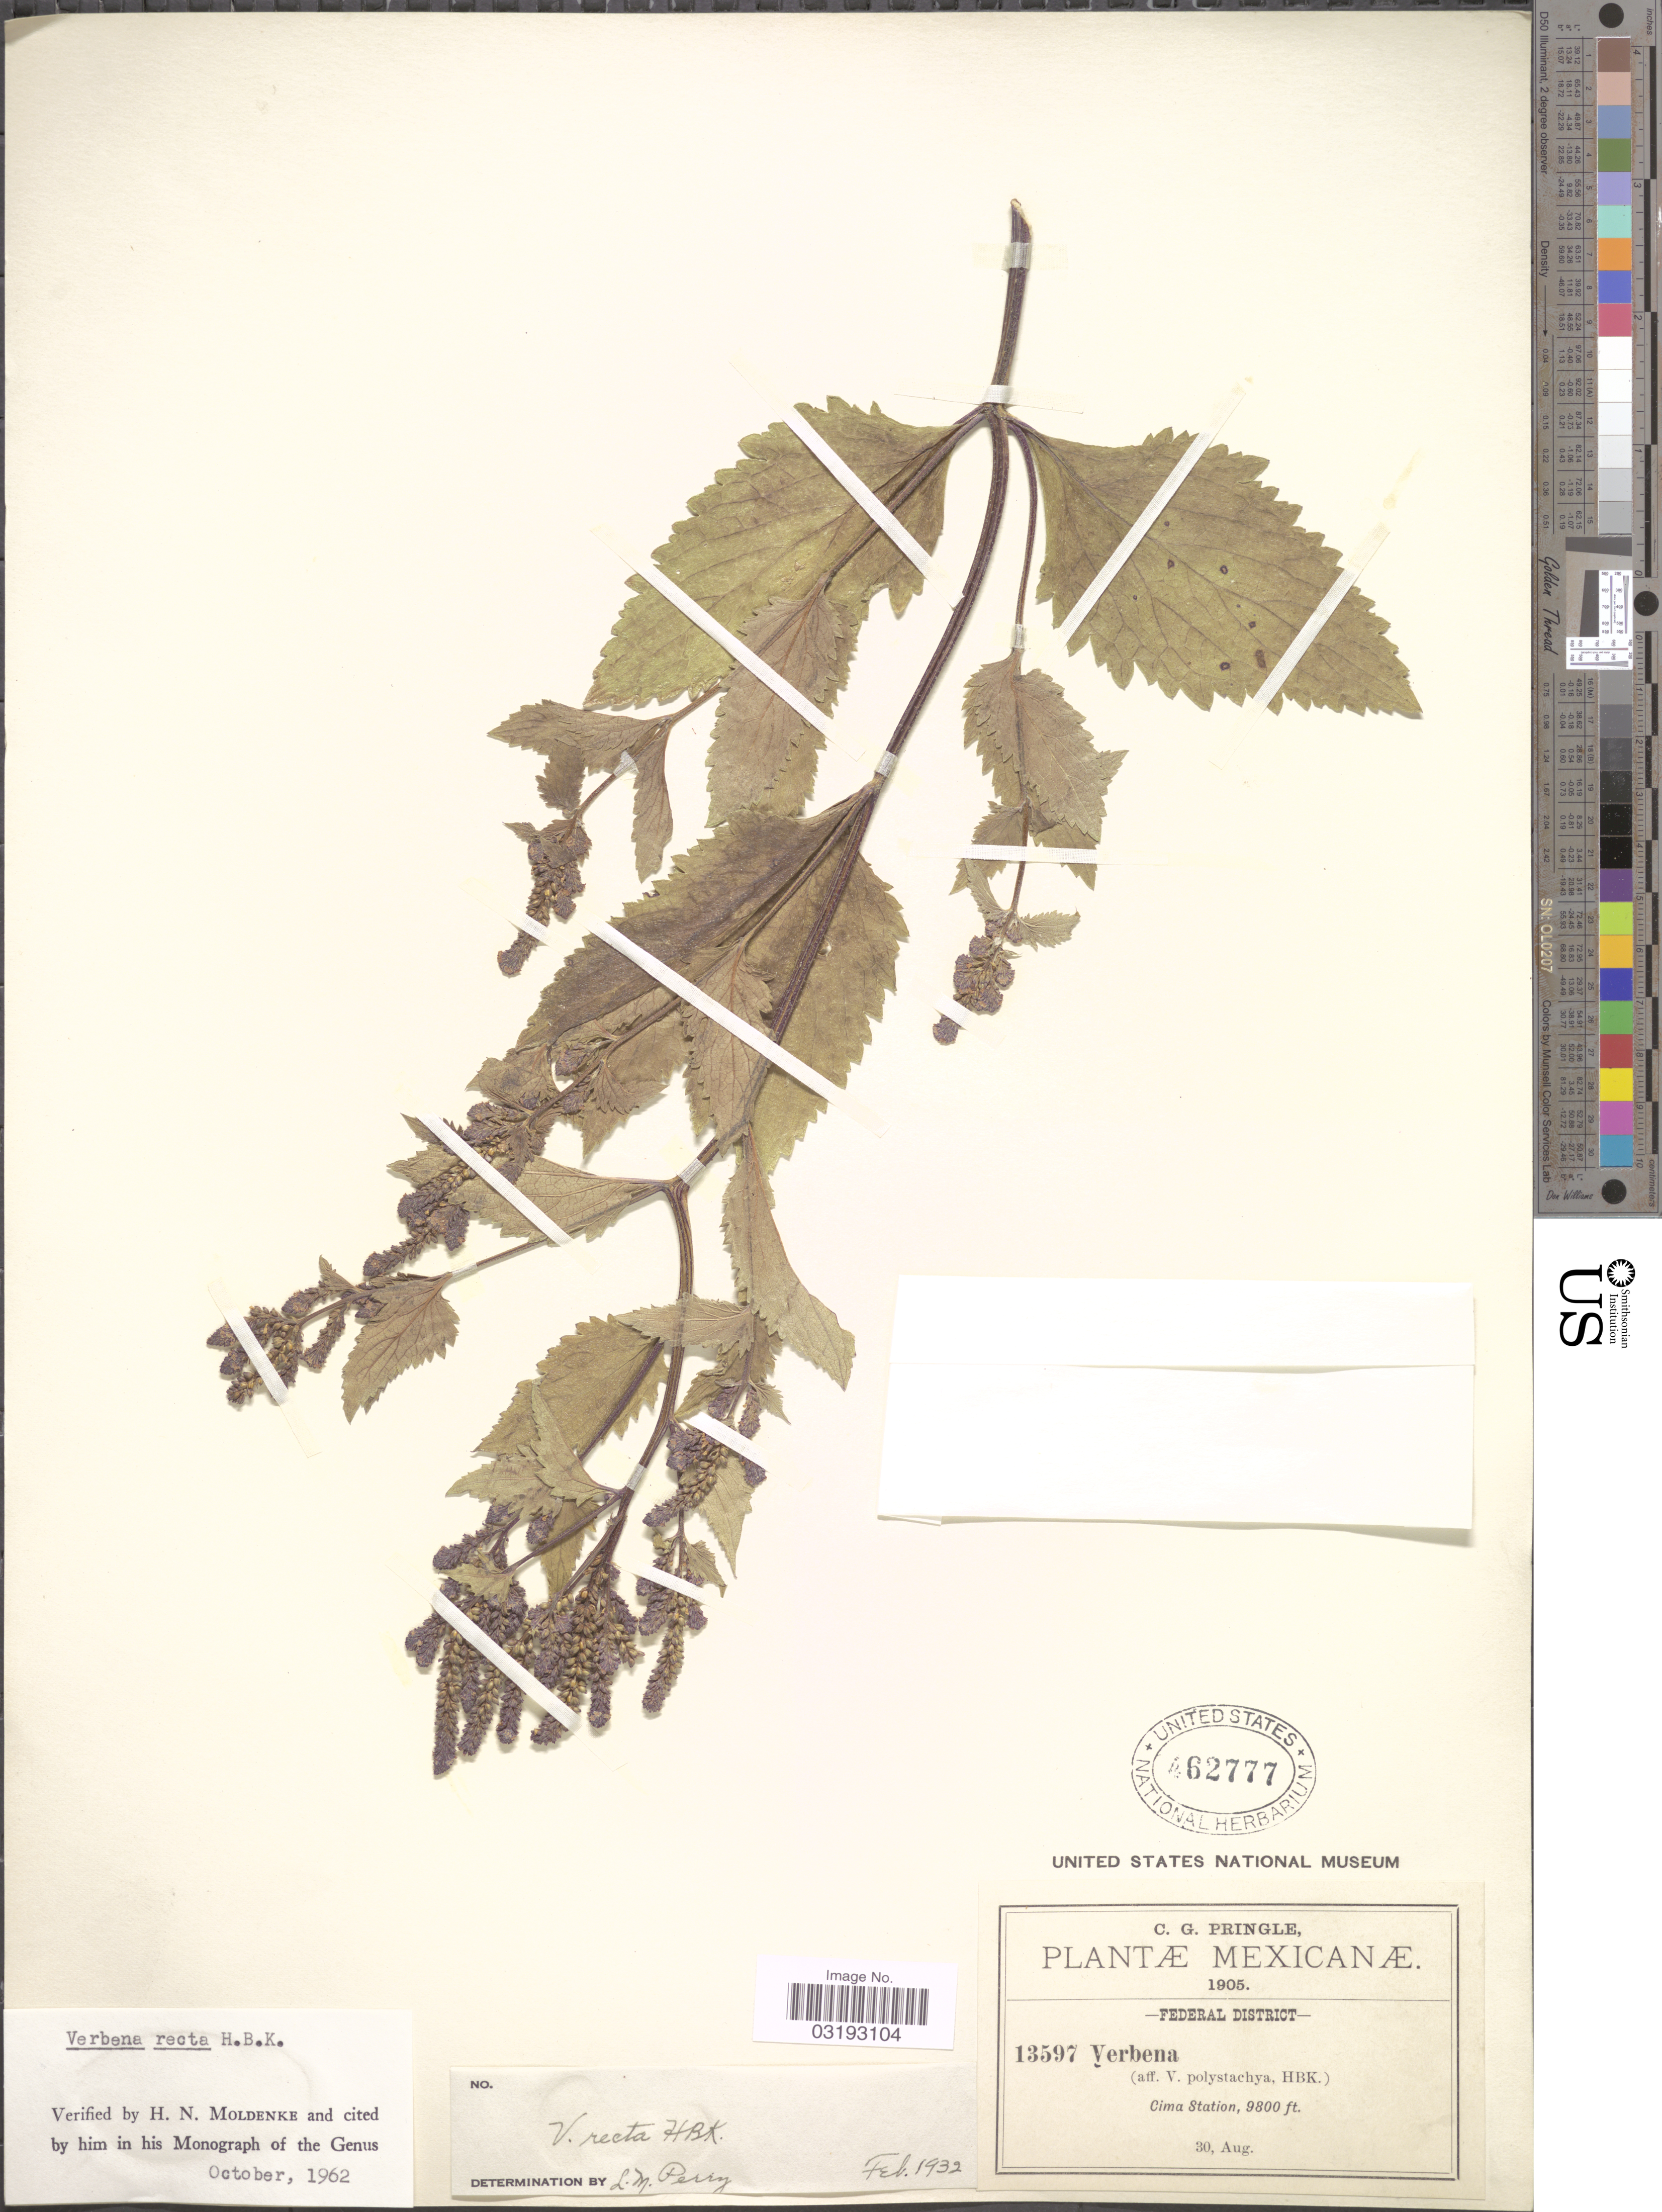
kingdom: Plantae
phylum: Tracheophyta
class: Magnoliopsida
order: Lamiales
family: Verbenaceae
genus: Verbena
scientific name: Verbena recta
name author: Kunth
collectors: C. G. Pringle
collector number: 13597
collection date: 1905-08-30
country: Mexico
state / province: Distrito Federal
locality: Federal District. Cima Station.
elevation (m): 2987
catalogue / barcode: US 462777